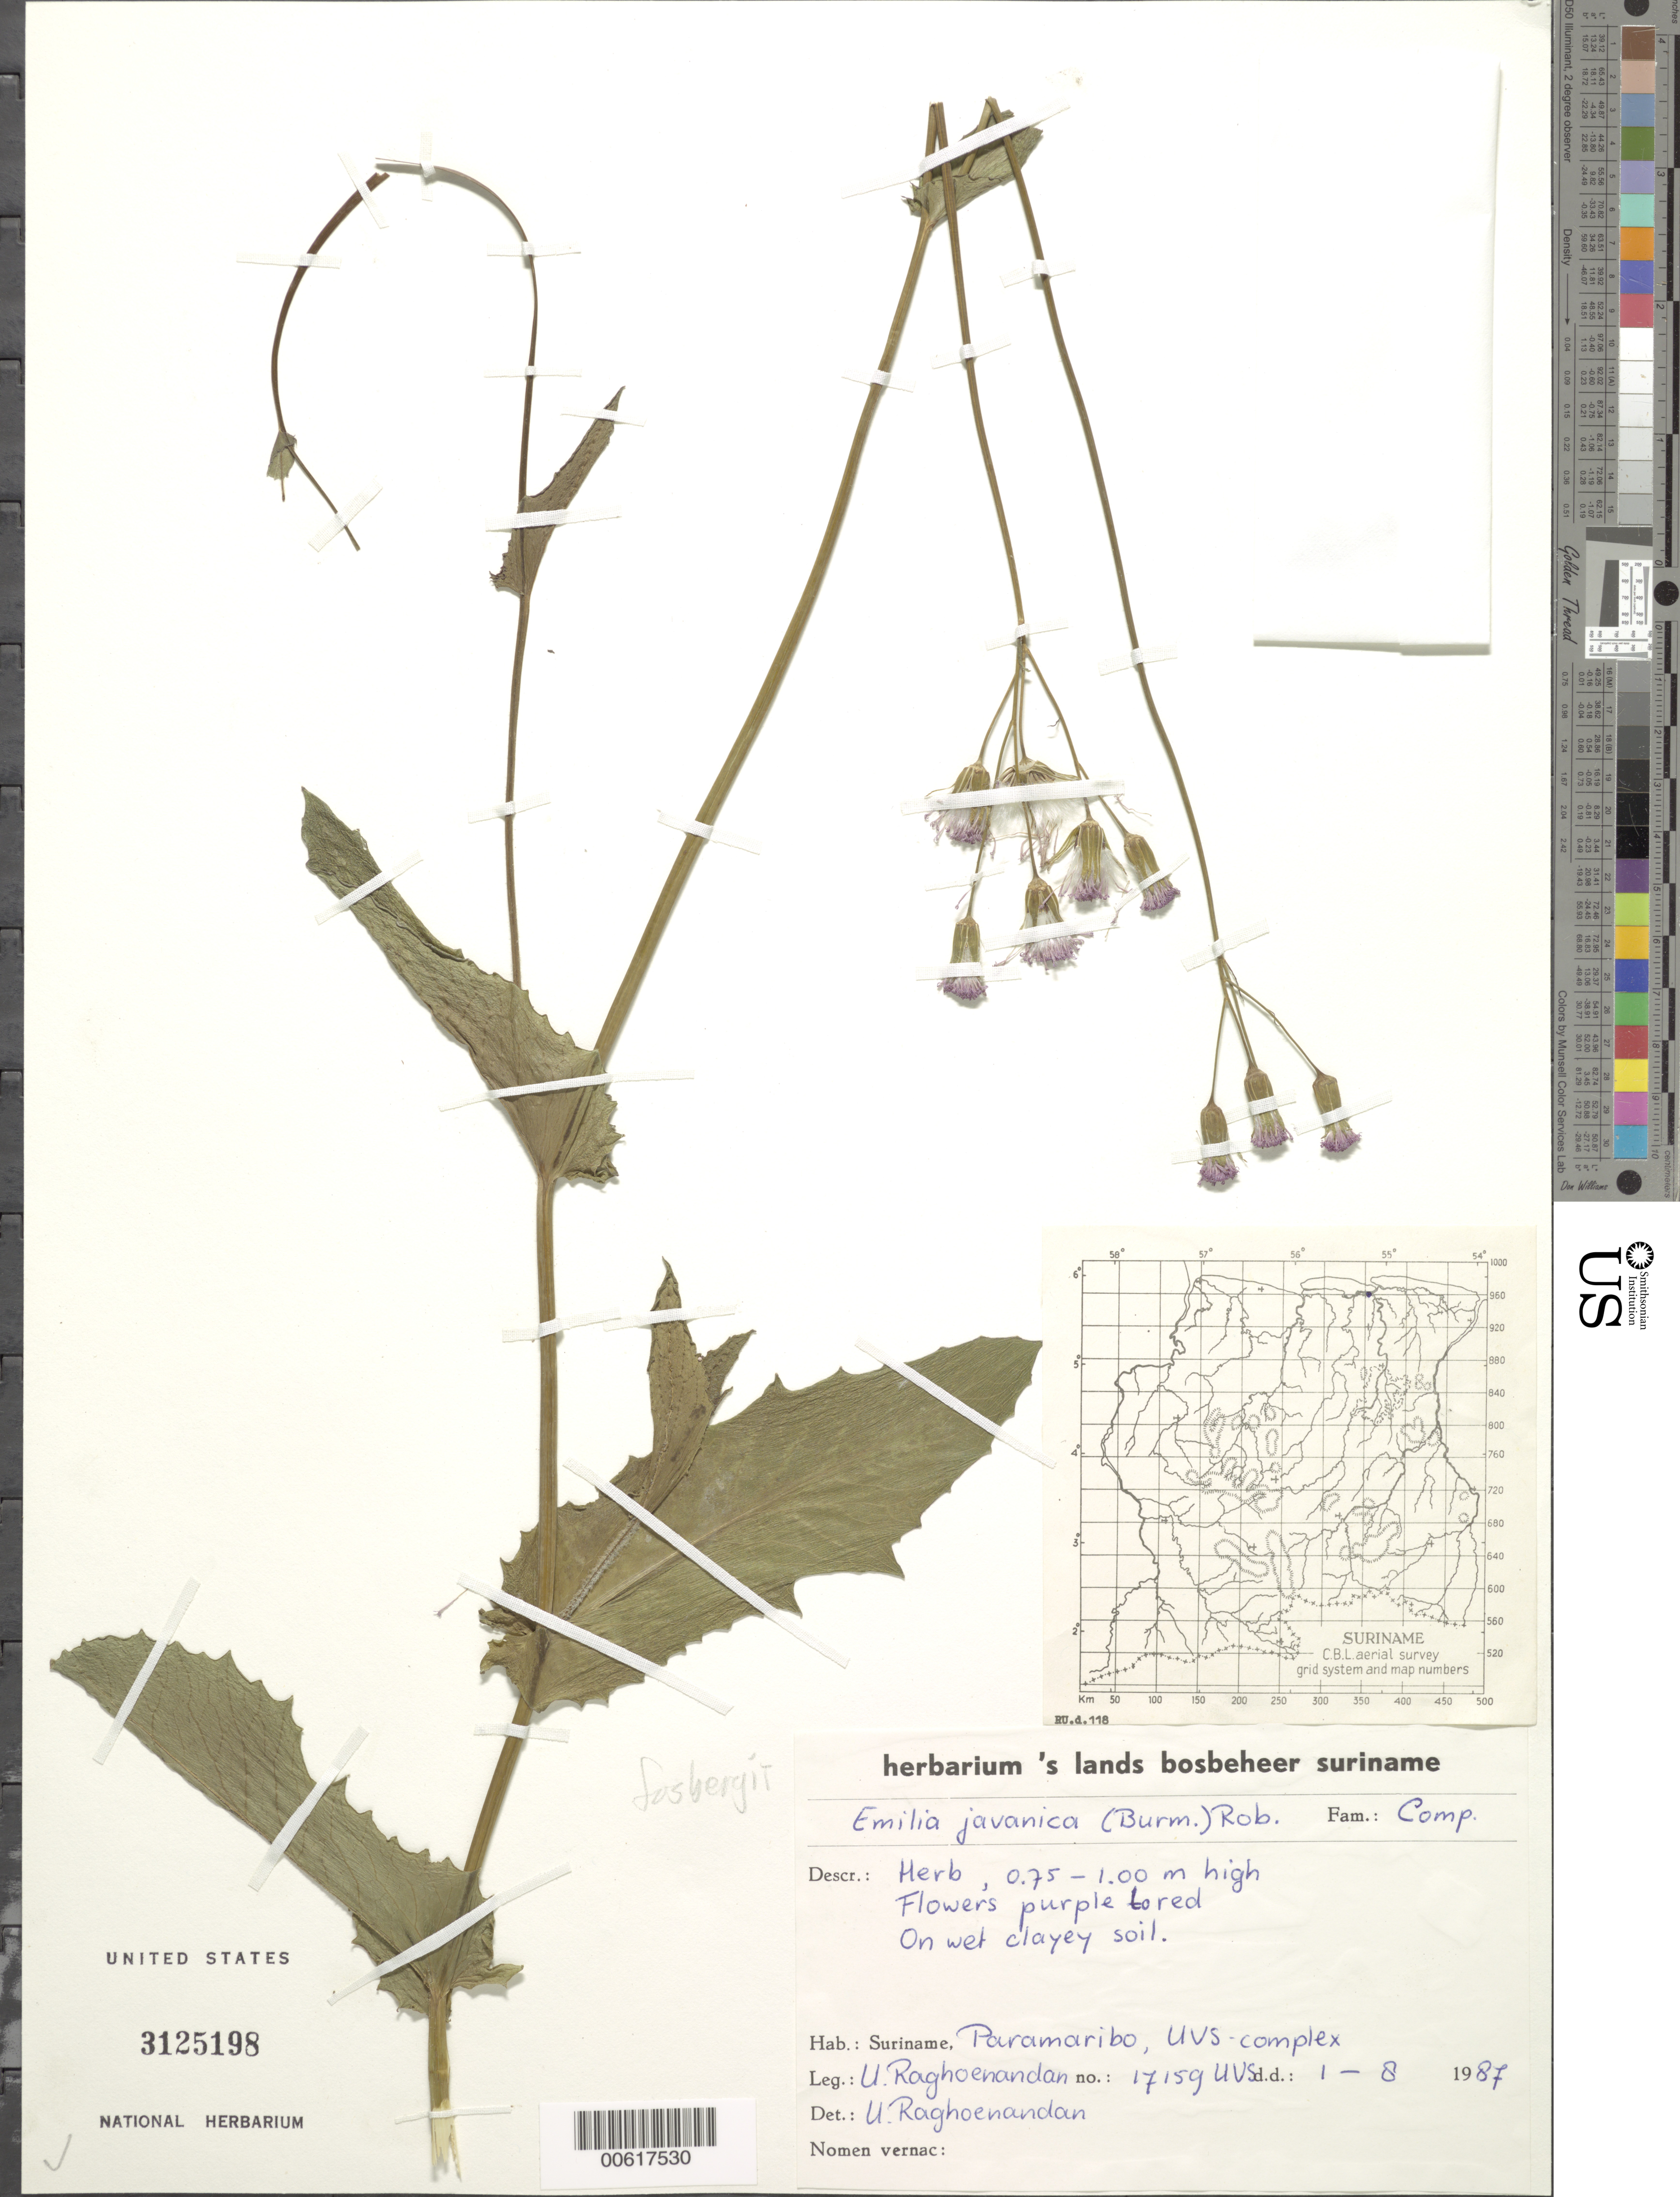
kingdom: Plantae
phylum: Tracheophyta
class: Magnoliopsida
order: Asterales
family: Asteraceae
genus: Emilia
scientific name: Emilia fosbergii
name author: Nicolson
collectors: U. Raghoenandan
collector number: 17159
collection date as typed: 1-Aug-87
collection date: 1987-08-01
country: Suriname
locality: Paramaribo, UVS complex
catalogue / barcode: US 3125198